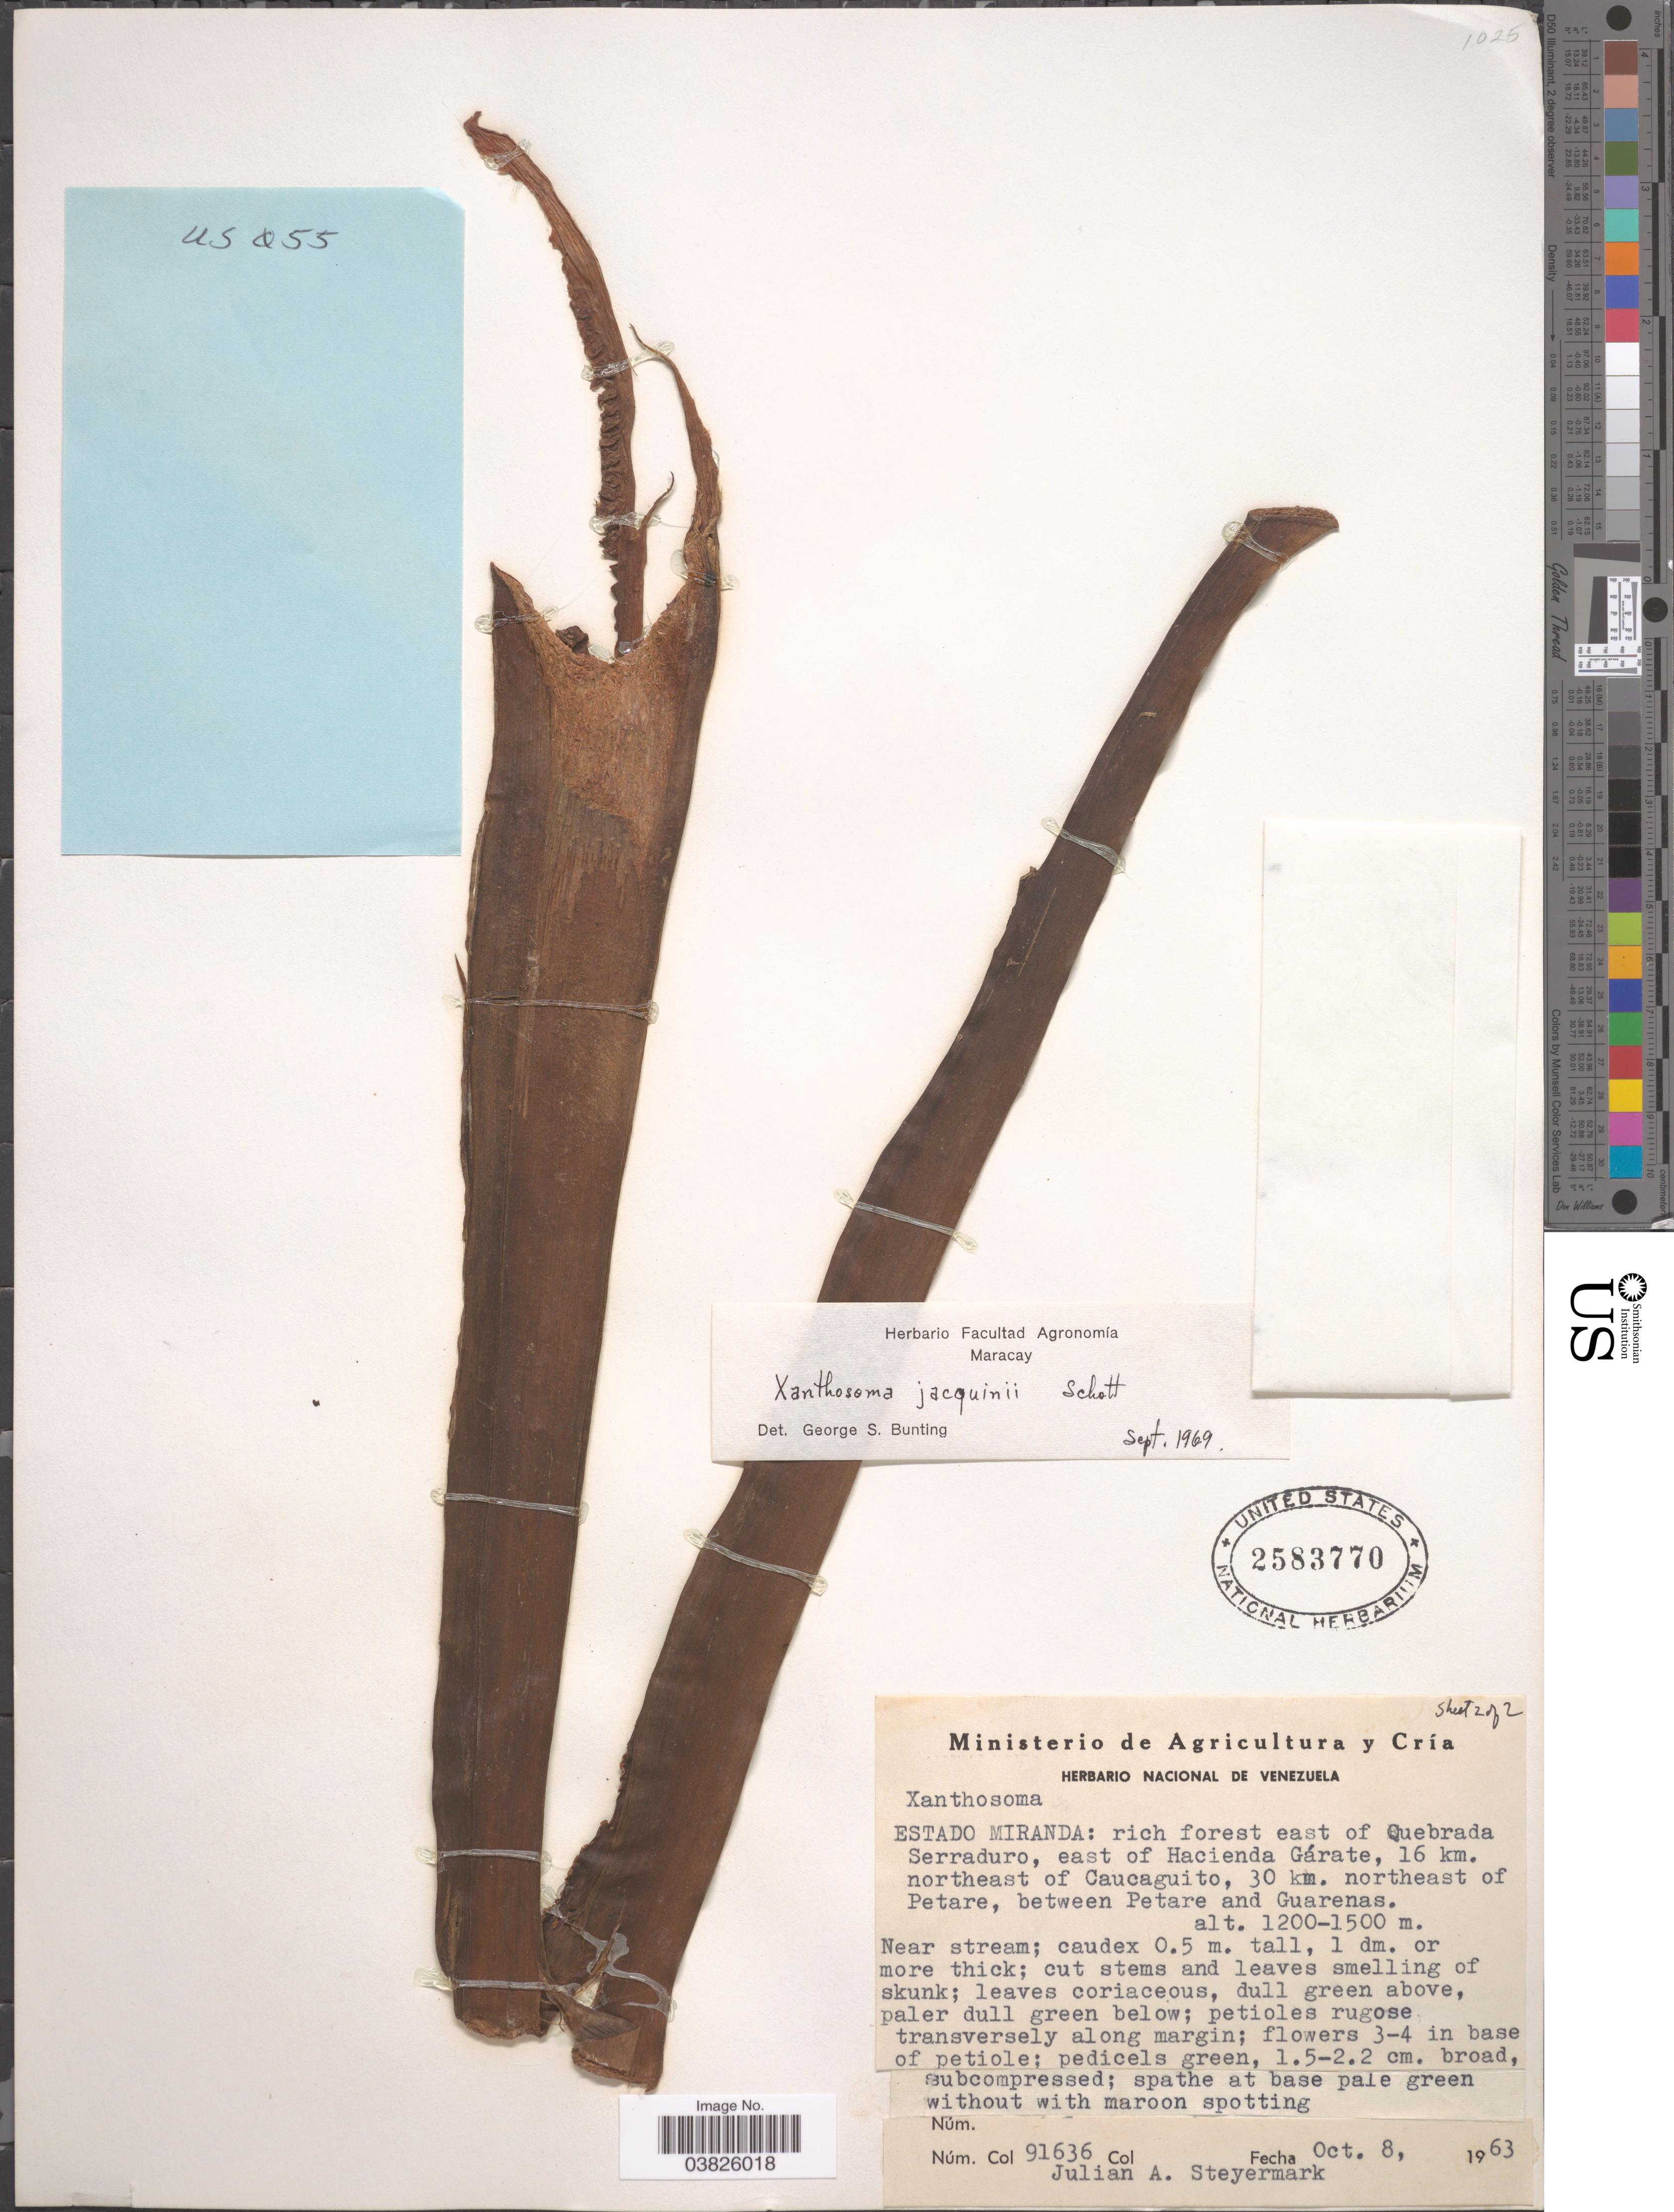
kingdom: Plantae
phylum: Tracheophyta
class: Liliopsida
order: Alismatales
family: Araceae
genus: Xanthosoma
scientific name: Xanthosoma jacquinii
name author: Schott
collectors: J. Steyermark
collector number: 91636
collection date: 1963-10-08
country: Venezuela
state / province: Miranda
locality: Rich forest east of Quebrada Serraduro, east of Hacienda Gárate, 16 km. northeast of Caucaguito, 30 km. northeast of Petare, between Petare and Guarenas.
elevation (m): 1200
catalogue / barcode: US 2583770